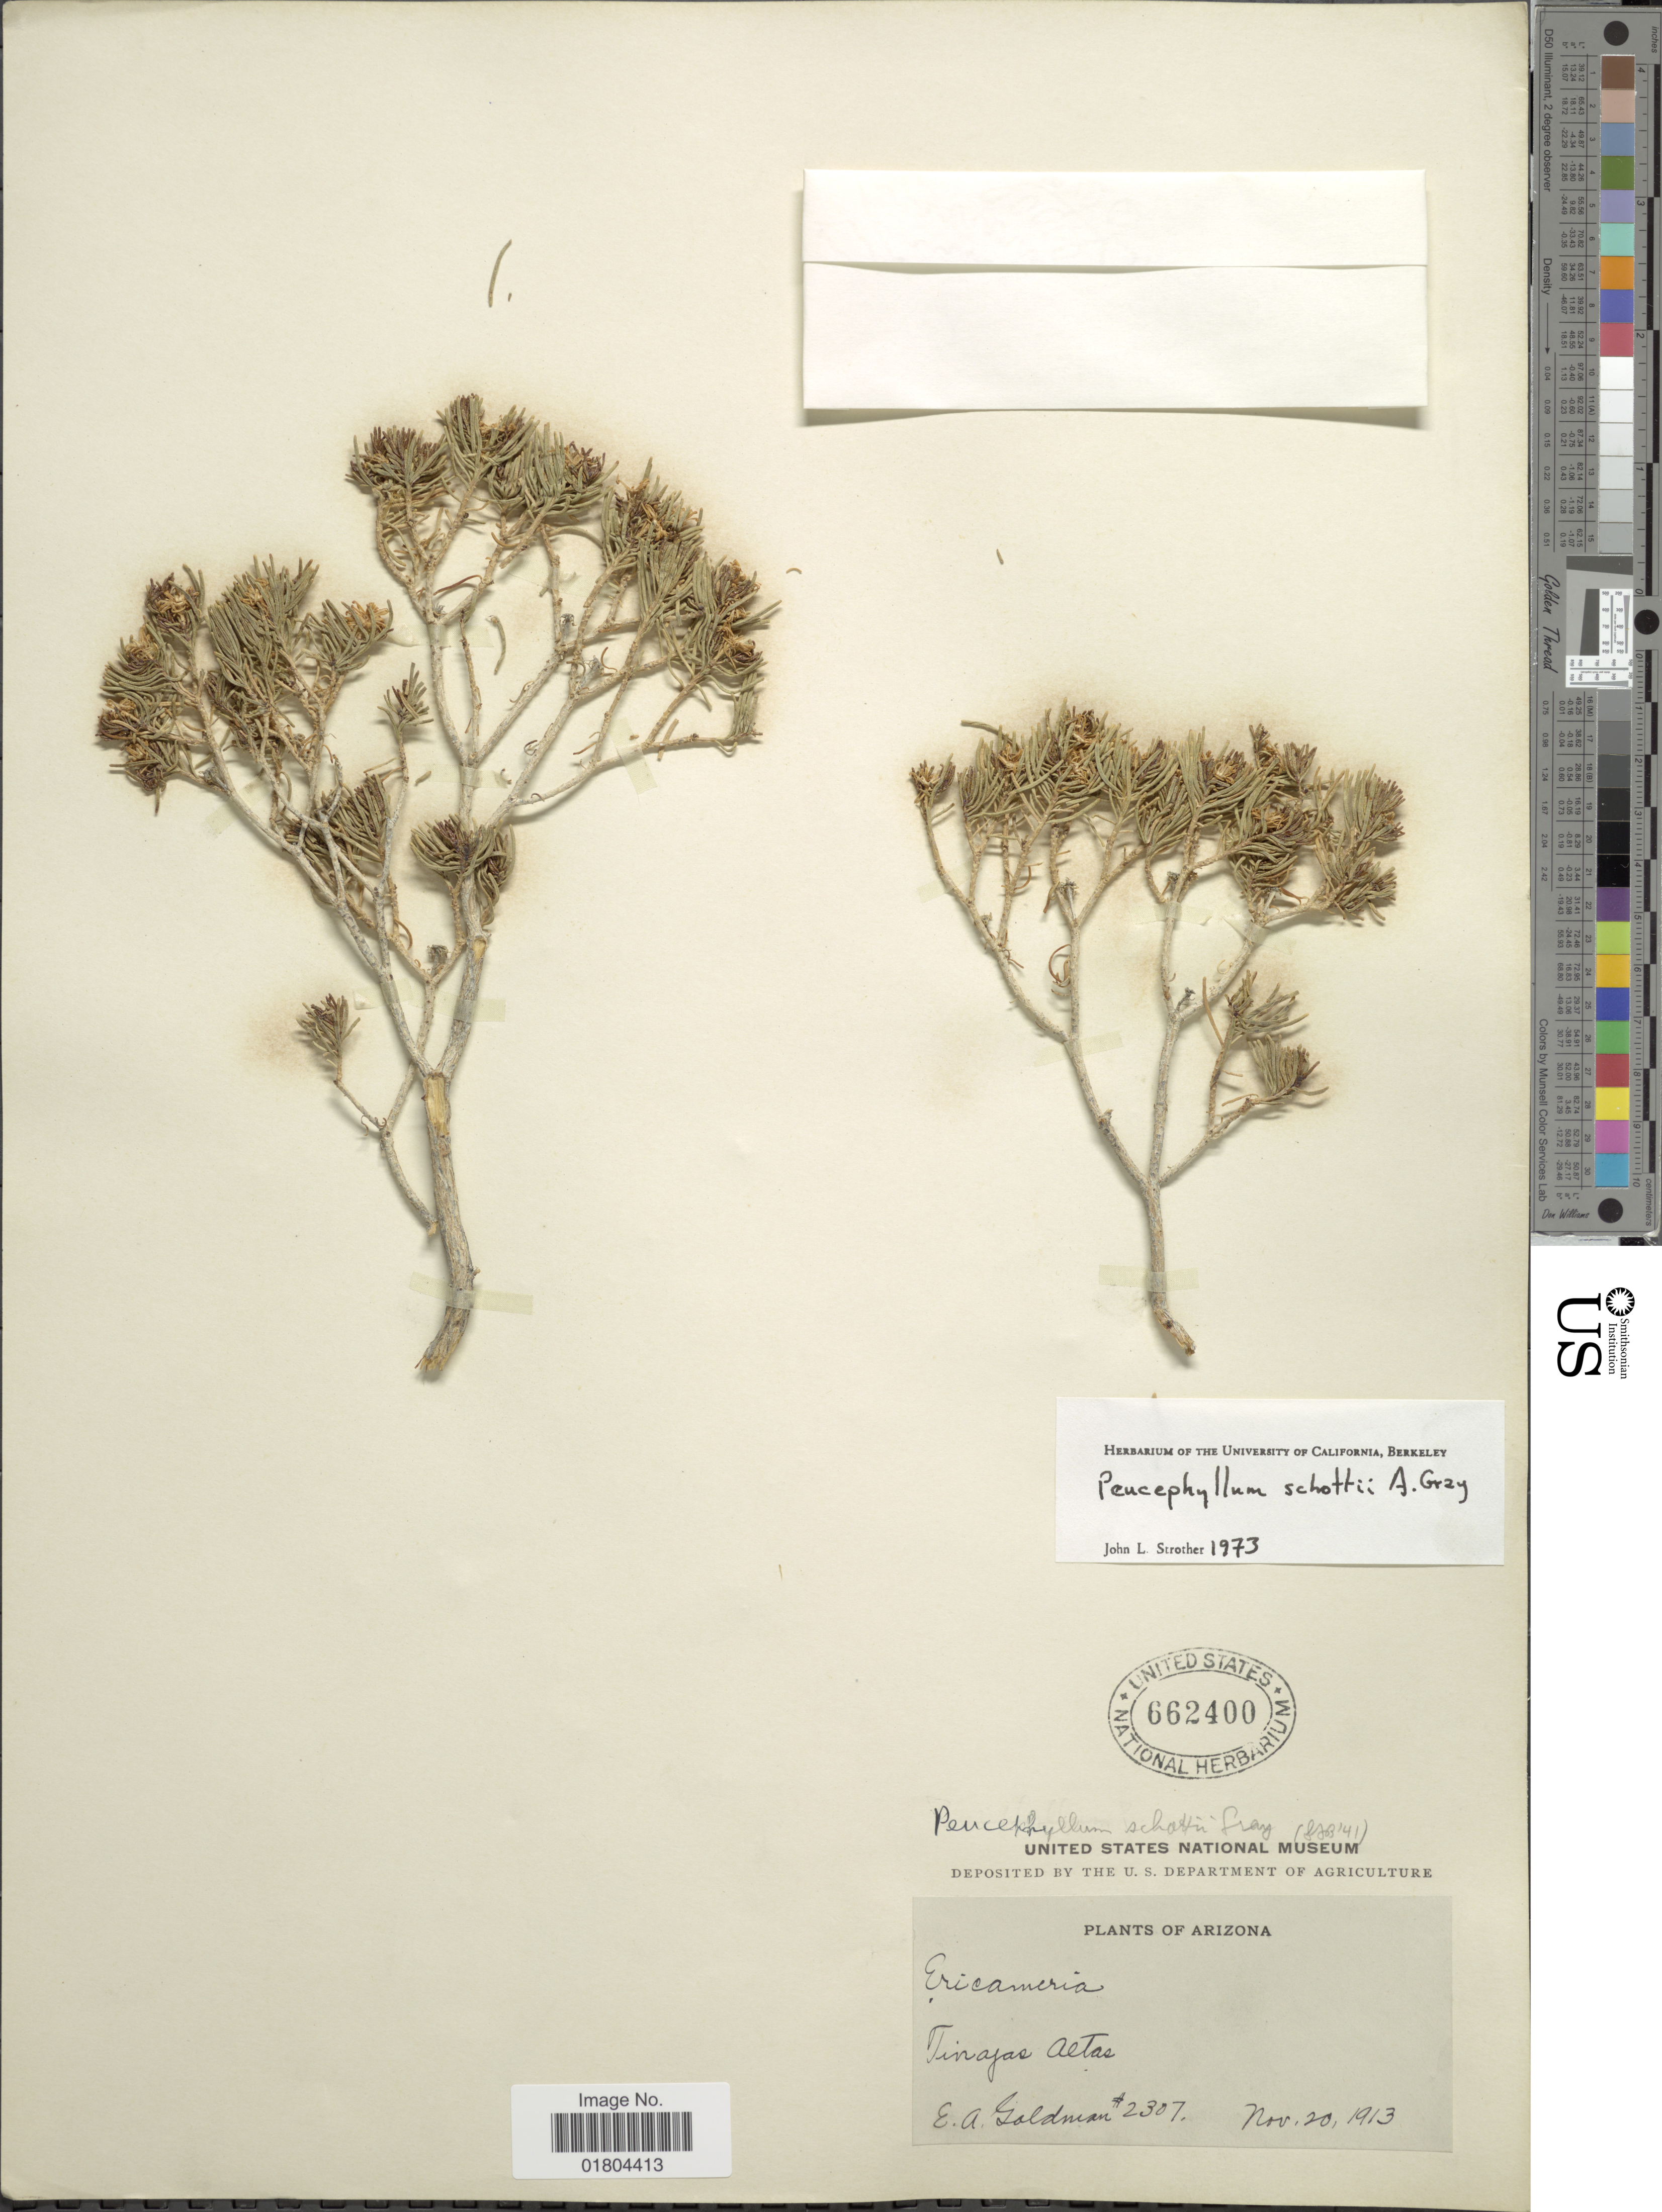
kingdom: Plantae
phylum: Tracheophyta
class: Magnoliopsida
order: Asterales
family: Asteraceae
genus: Peucephyllum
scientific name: Peucephyllum schottii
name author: A. Gray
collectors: E. A. Goldman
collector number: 2307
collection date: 1913-11-20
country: United States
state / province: Arizona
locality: Tinajas Altas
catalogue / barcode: US 662400